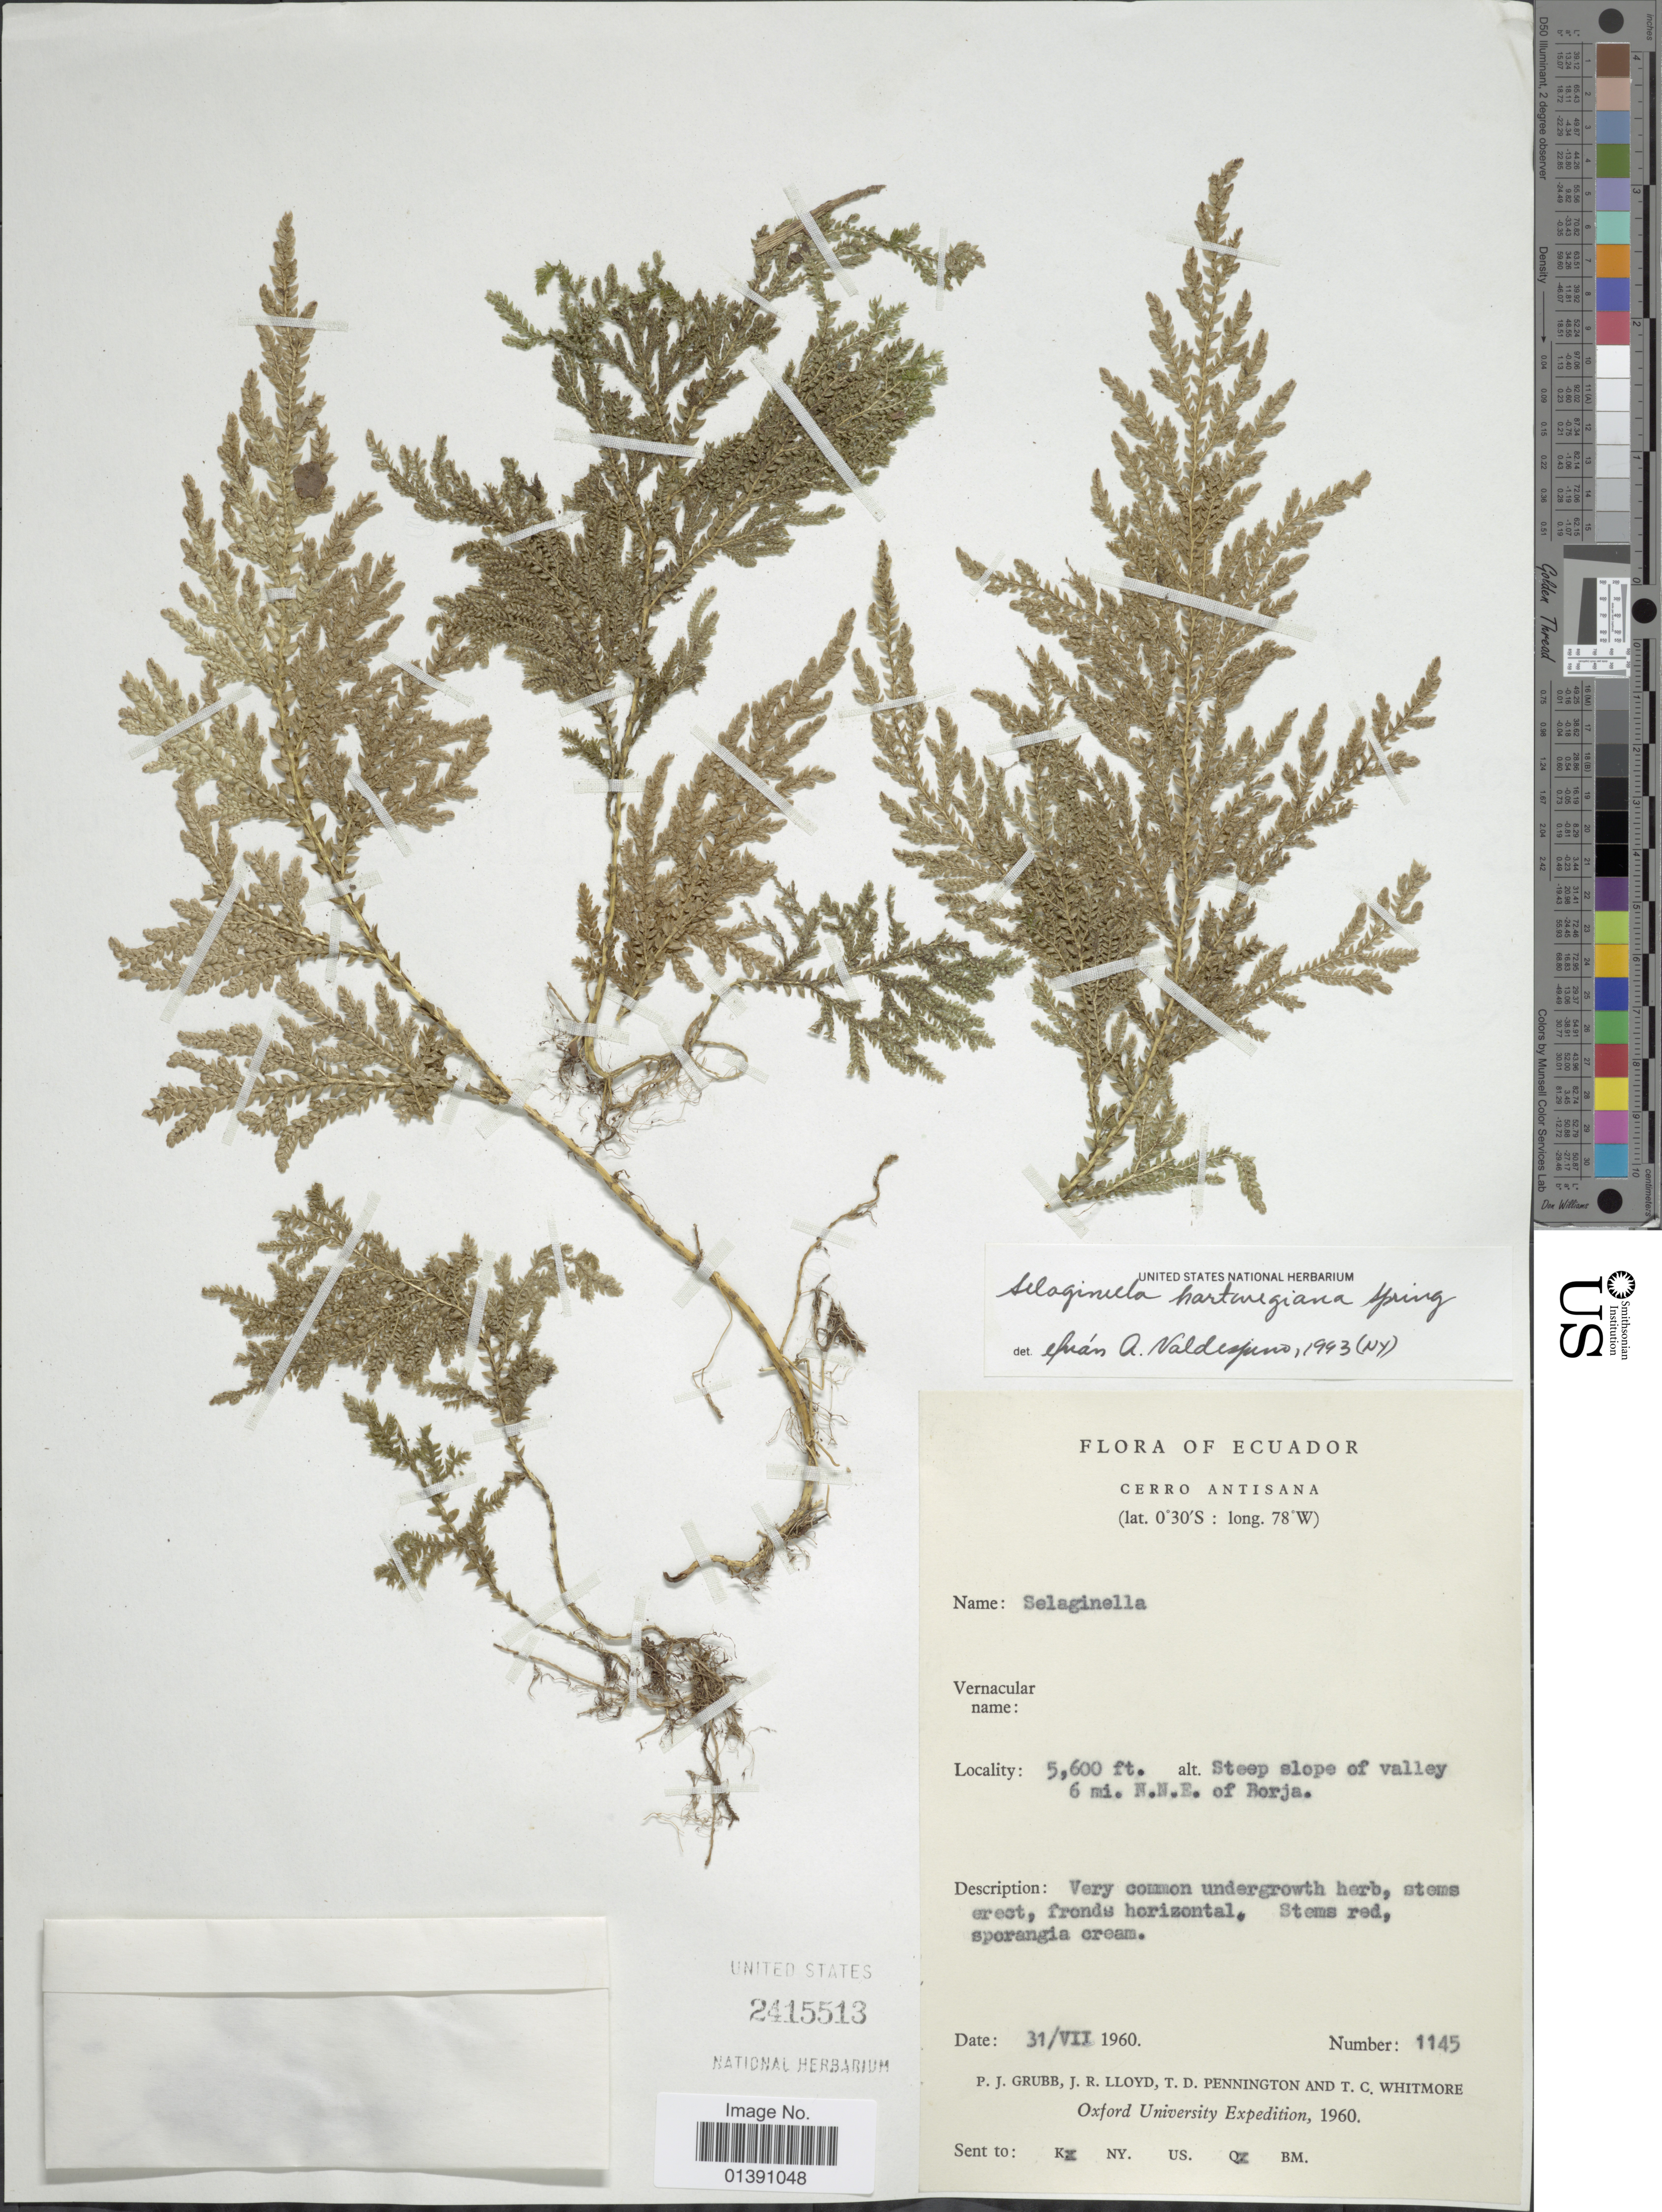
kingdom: Plantae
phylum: Tracheophyta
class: Lycopodiopsida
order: Selaginellales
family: Selaginellaceae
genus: Selaginella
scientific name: Selaginella hartwegiana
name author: Spring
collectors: P. J. Grubb, J. R. Lloyd, T. D. Pennington & T. C. Whitmore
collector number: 1145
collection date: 1960-07-31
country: Ecuador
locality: Cerro Antisana, Steep slope of valley 6 mi N.N.E. of Borja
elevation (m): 1707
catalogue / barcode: US 2415513